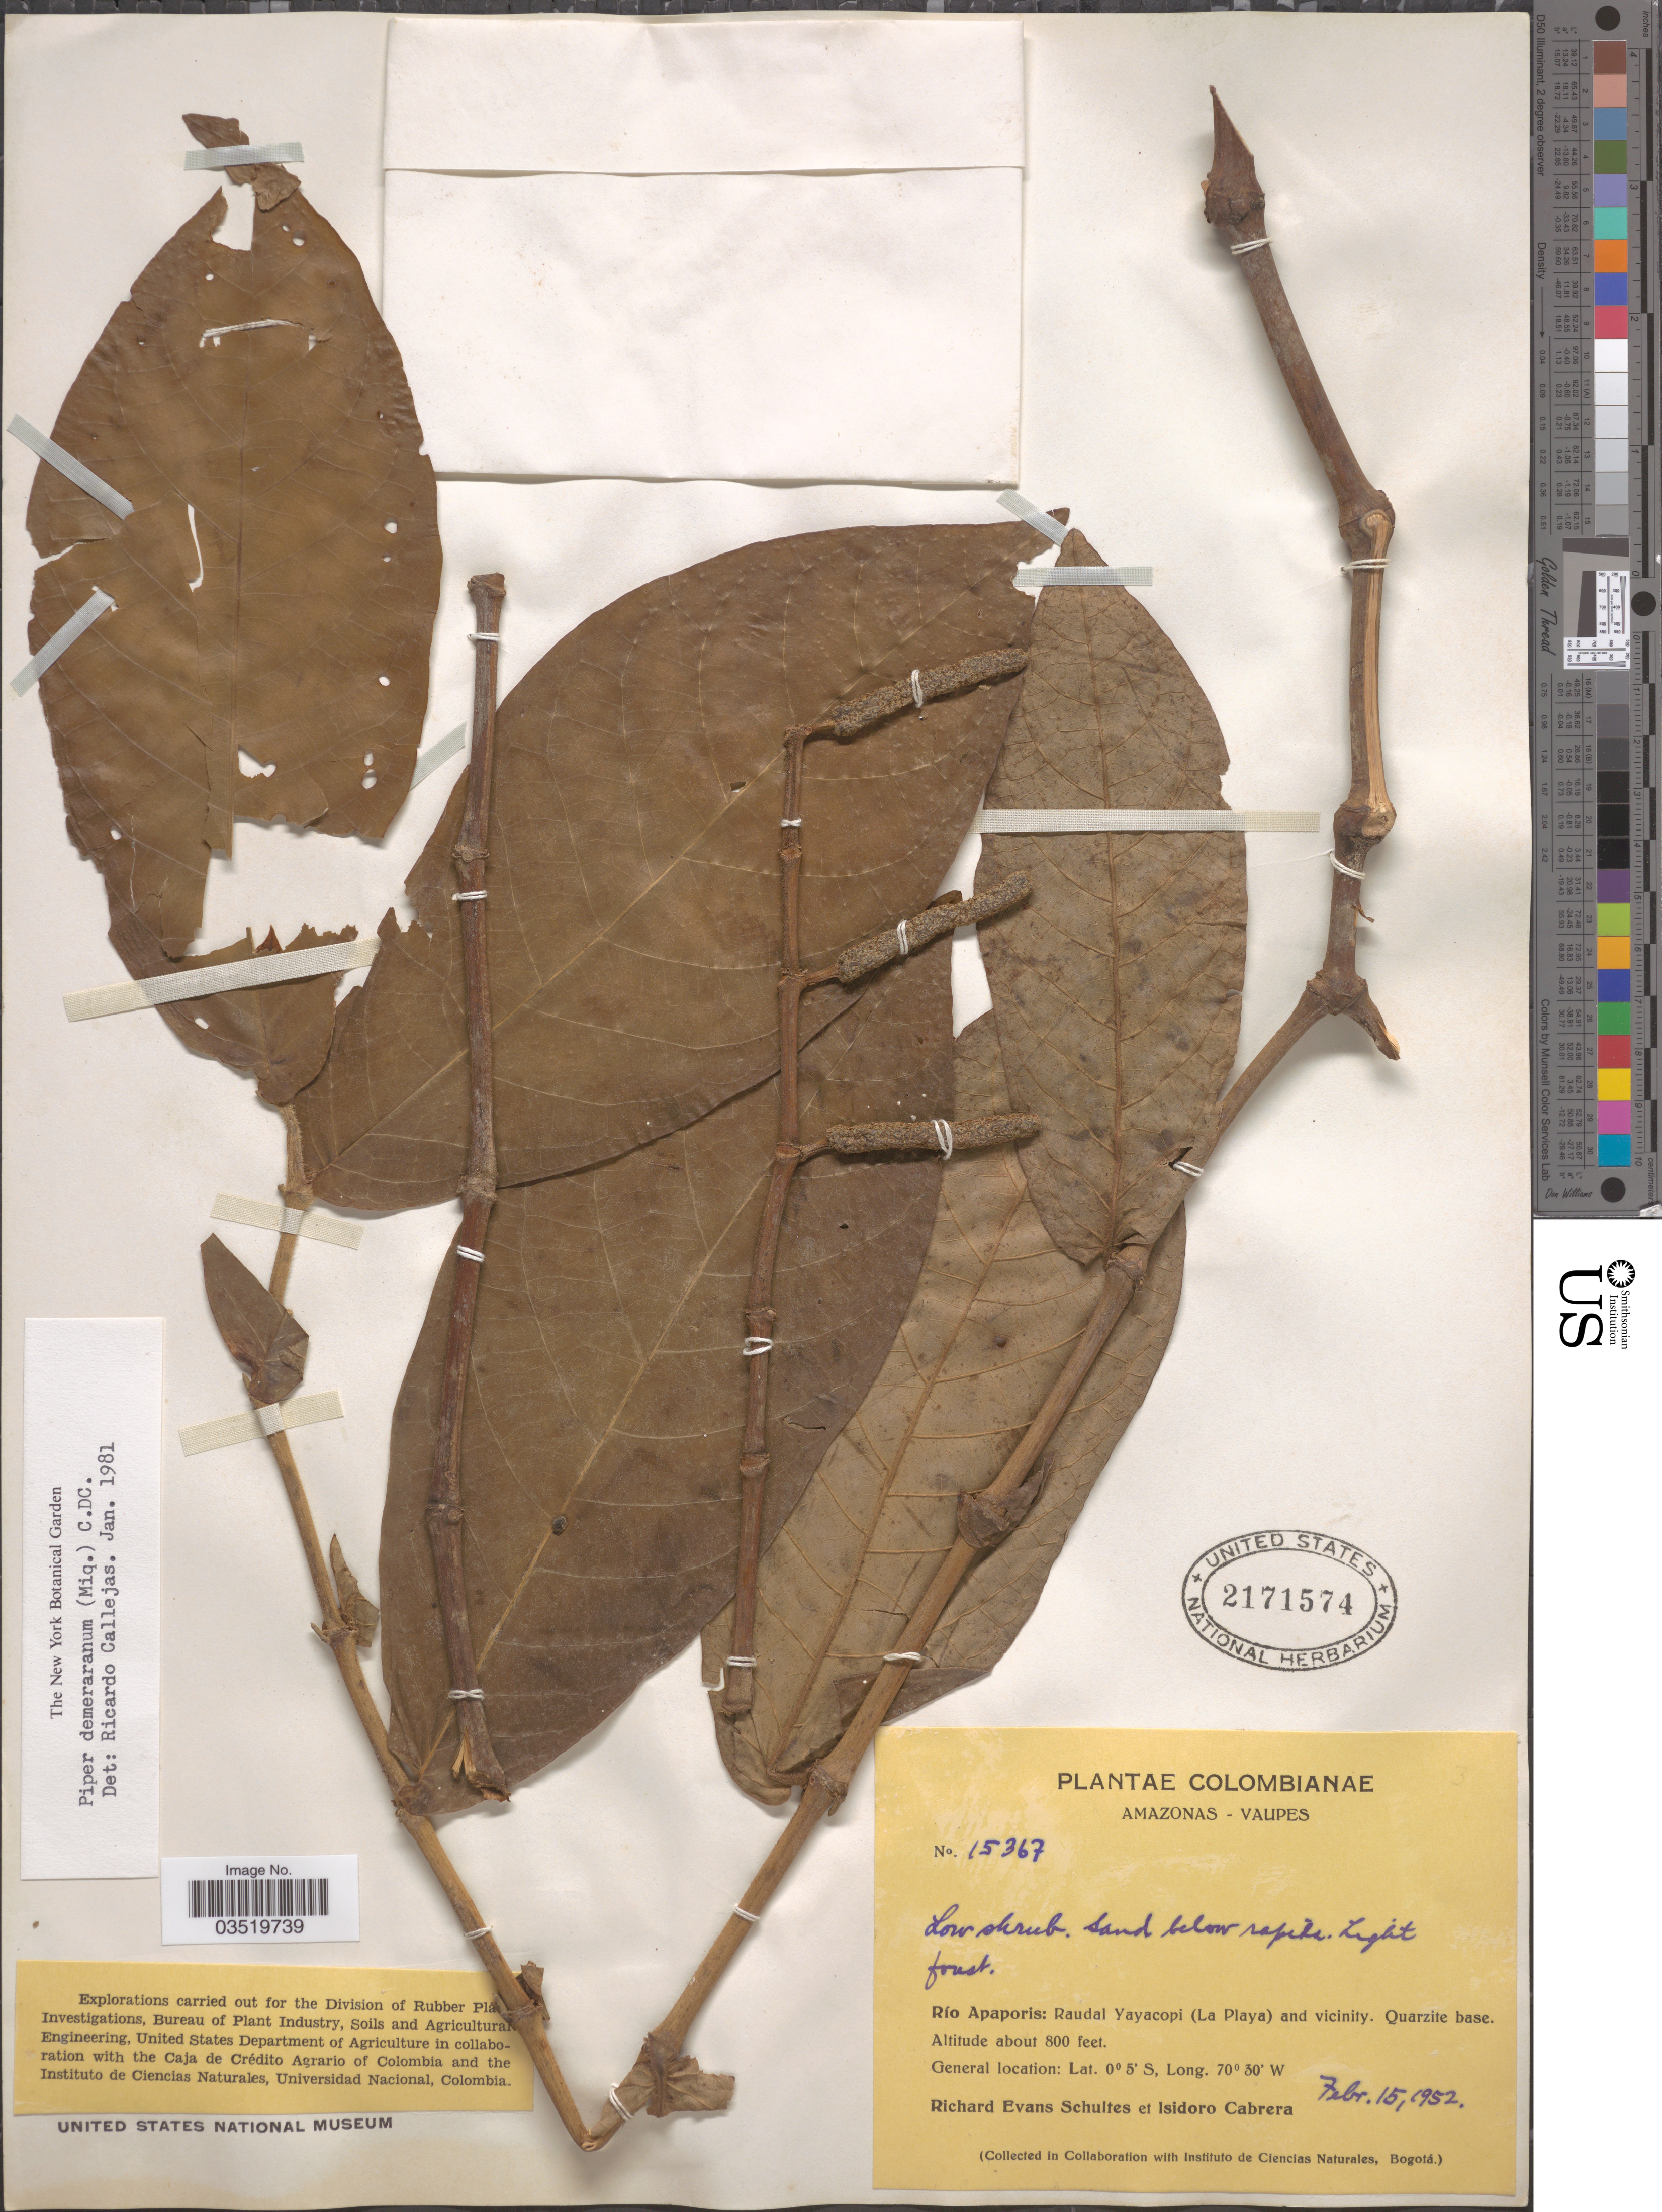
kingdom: Plantae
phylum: Tracheophyta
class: Magnoliopsida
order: Piperales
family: Piperaceae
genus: Piper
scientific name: Piper demeraranum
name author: (Miq.) C. DC.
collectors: R. E. Schultes & I. Cabrera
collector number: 15367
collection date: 1952-02-15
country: Colombia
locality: Amazonas-Vaupes. Río Apaporis: Raudal Yayacopi (La Playa) and vicinity.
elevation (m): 244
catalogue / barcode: US 2171574